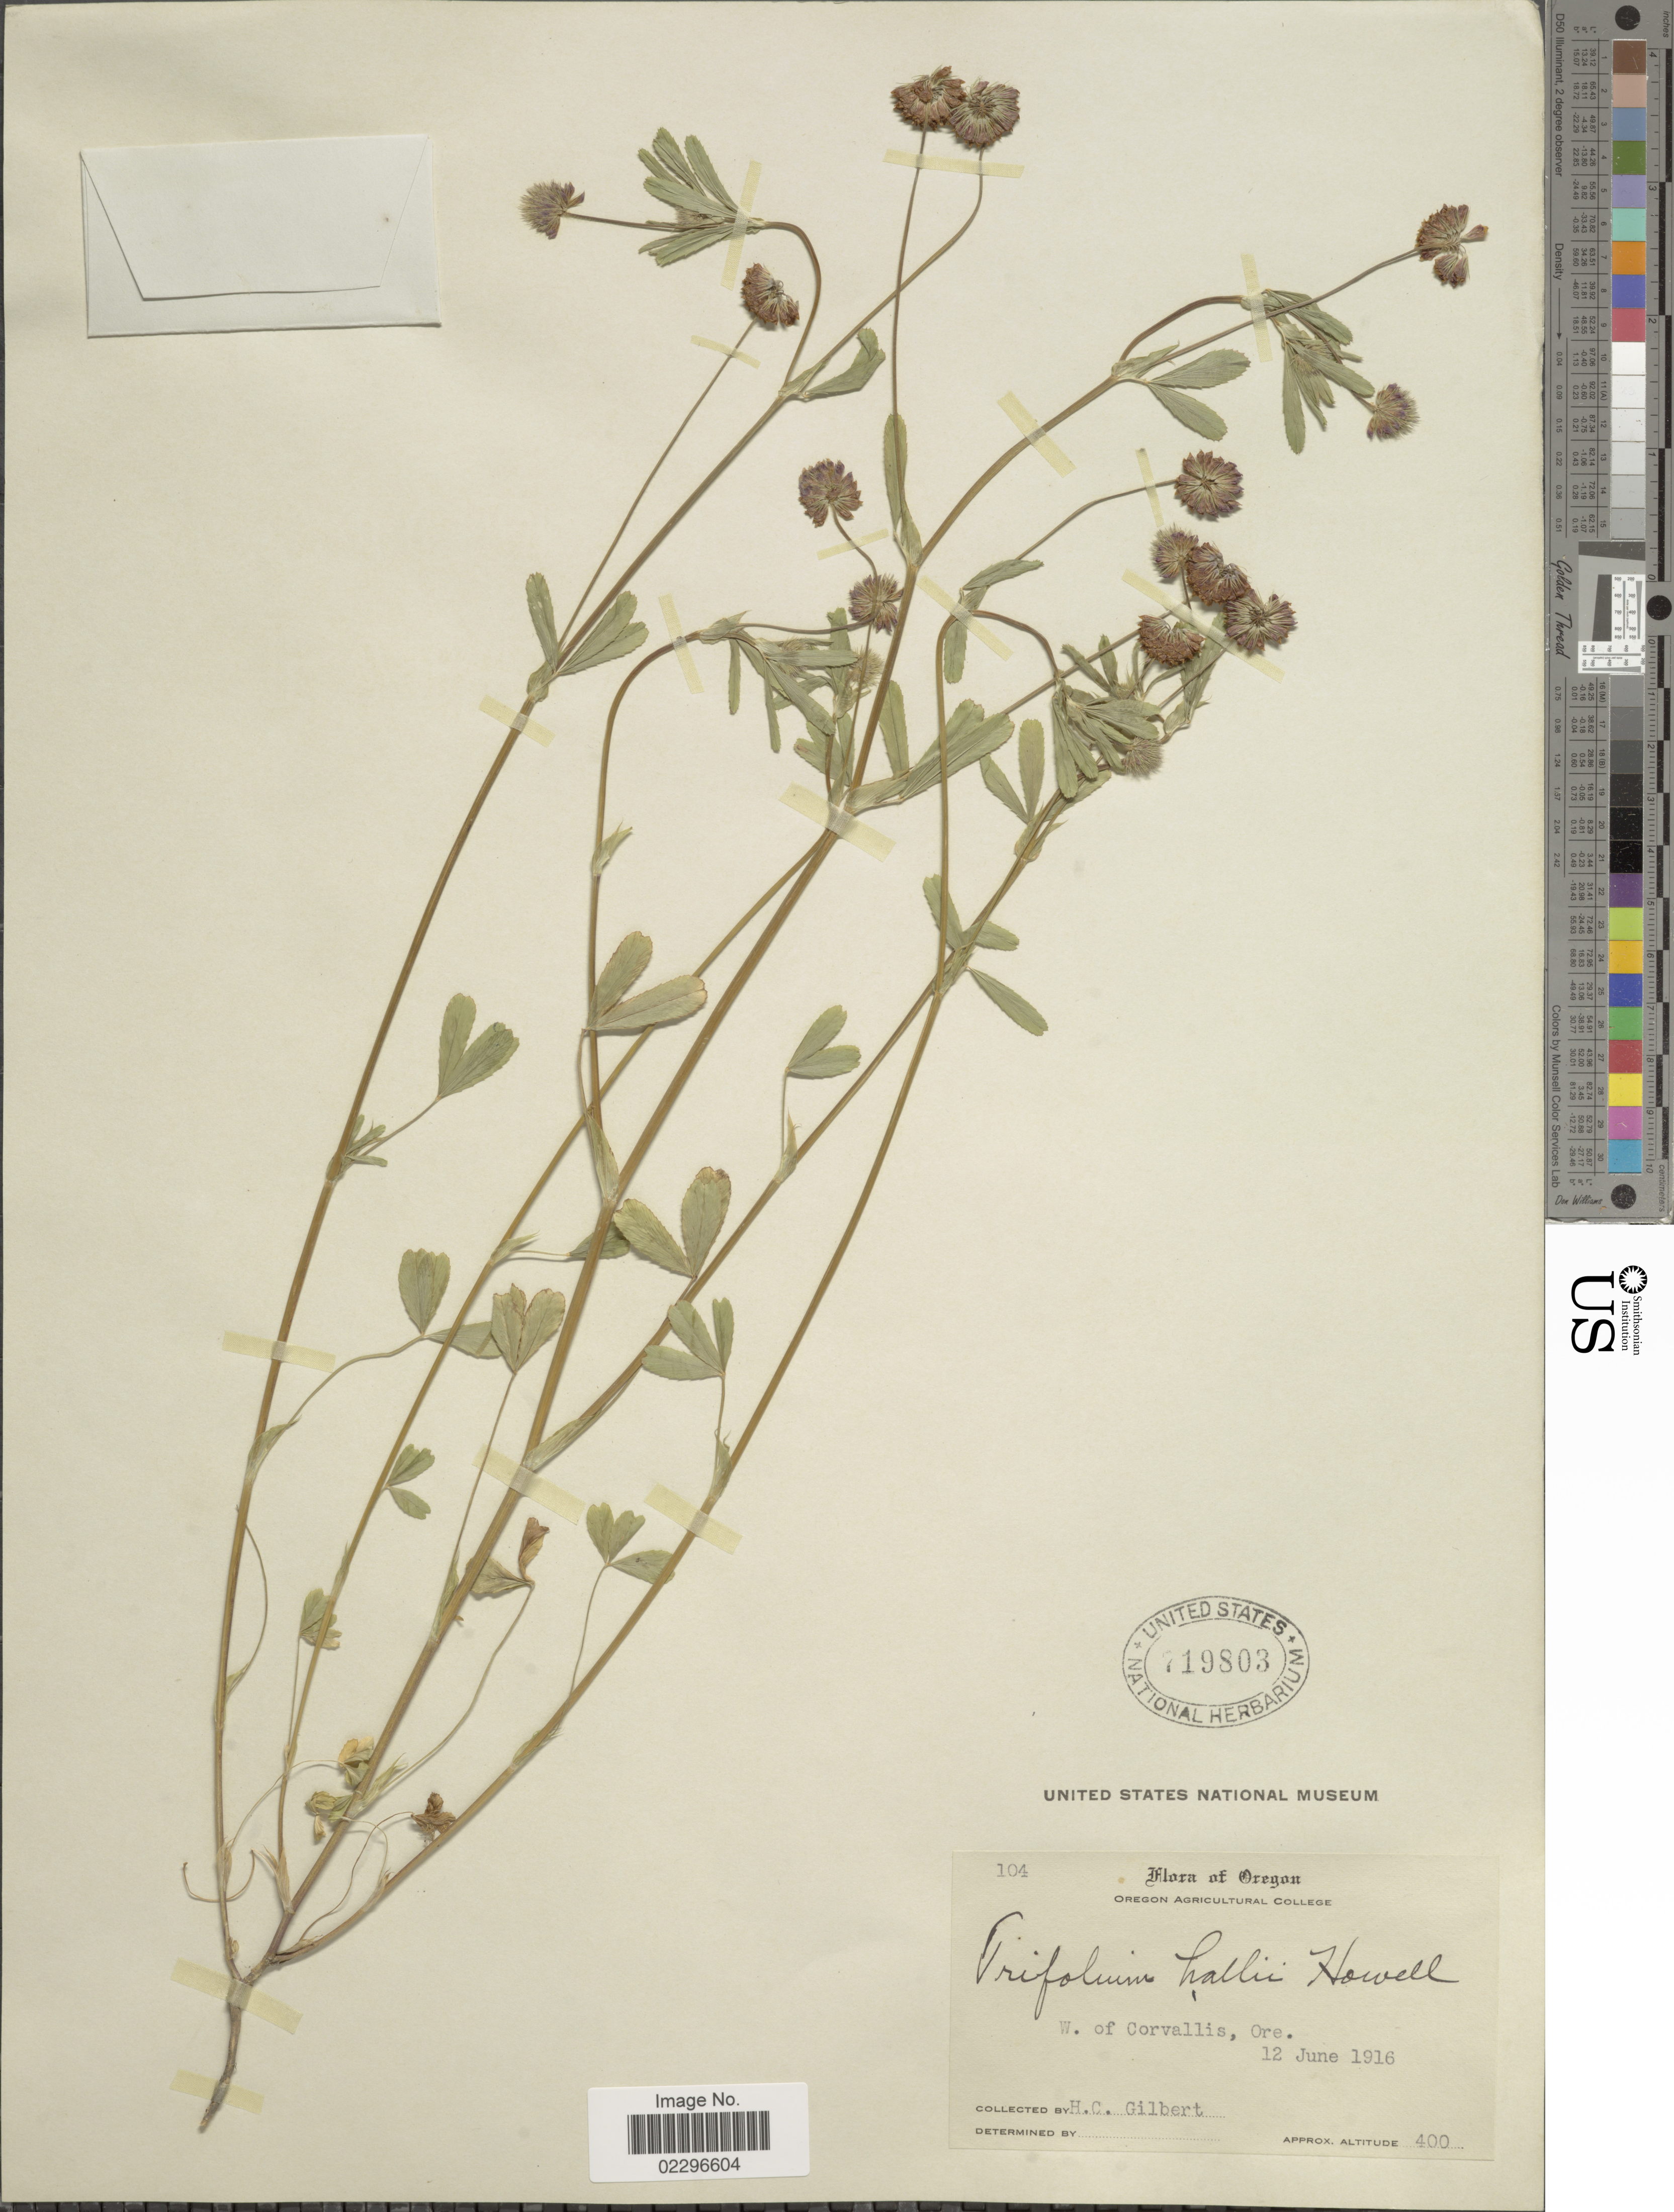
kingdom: Plantae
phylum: Tracheophyta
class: Magnoliopsida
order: Fabales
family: Fabaceae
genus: Trifolium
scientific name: Trifolium hallii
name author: Howell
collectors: H. Gilbert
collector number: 104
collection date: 1916-06-12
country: United States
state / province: Oregon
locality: W. of Corvallis, Ore.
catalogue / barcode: US 719803